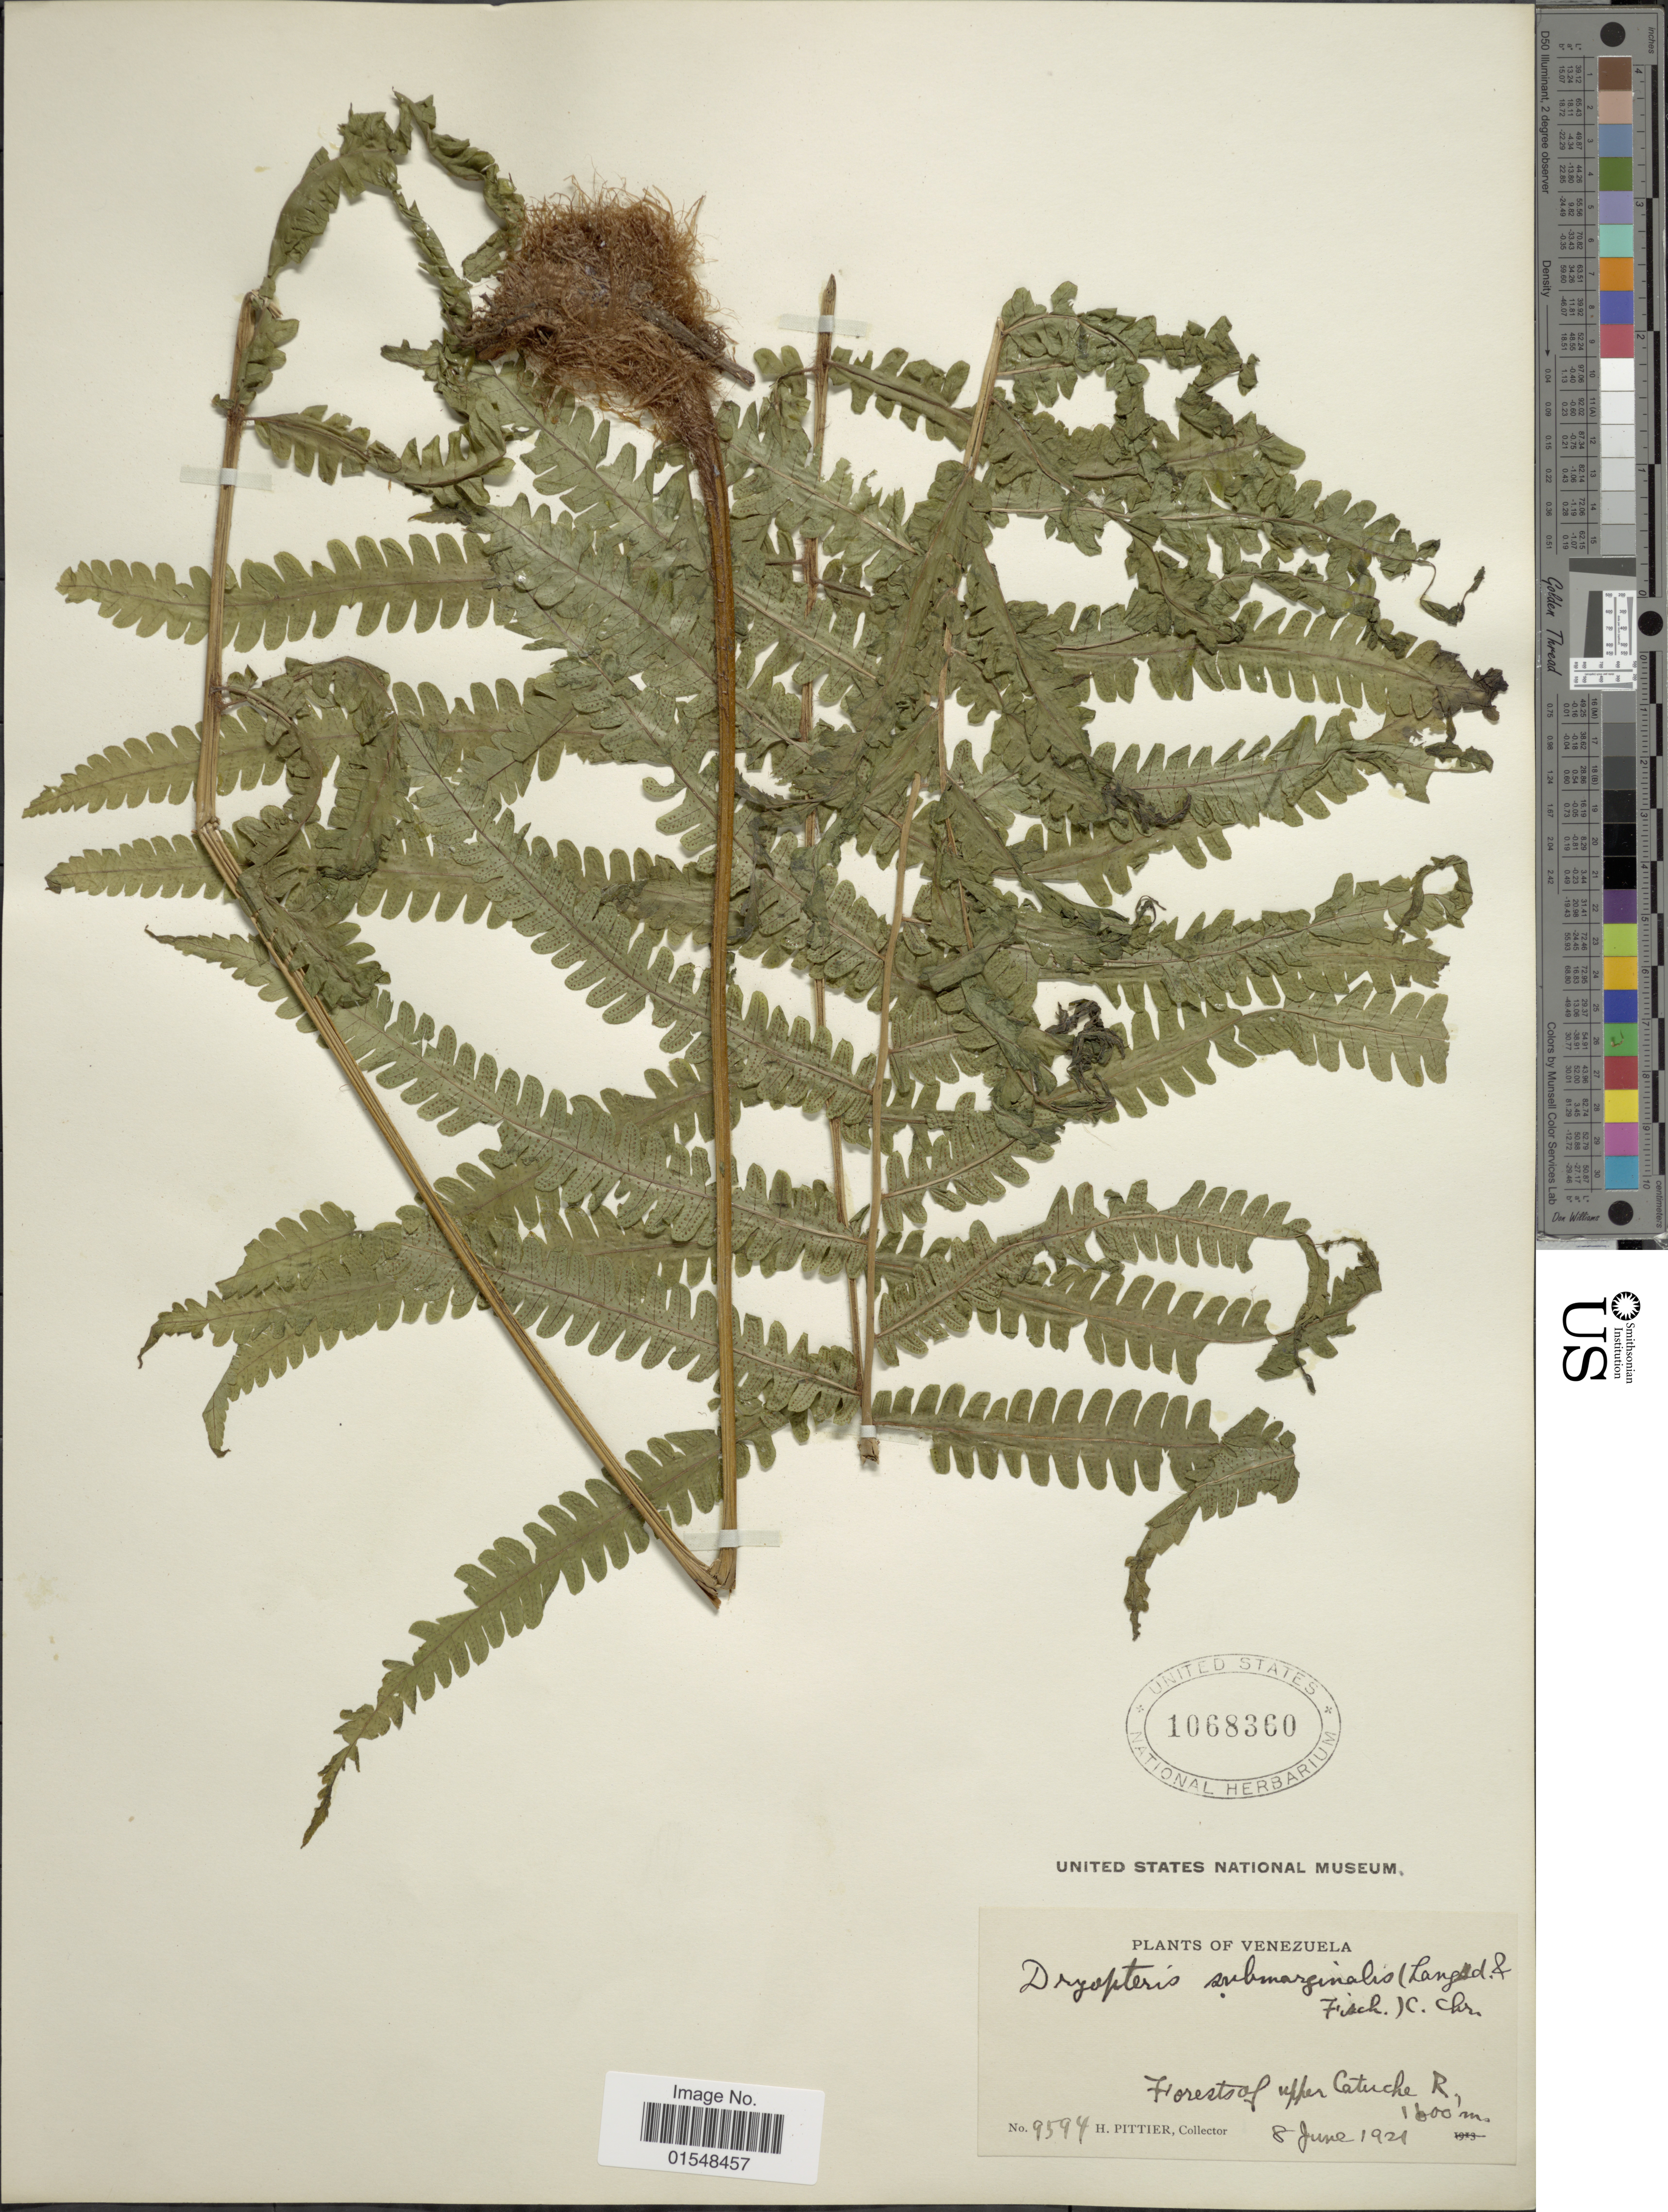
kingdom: Plantae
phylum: Tracheophyta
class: Polypodiopsida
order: Polypodiales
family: Dryopteridaceae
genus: Ctenitis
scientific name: Ctenitis submarginalis f. caripensis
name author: (Humb. & Bonpl. ex Willd.) Lellinger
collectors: H. F. Pittier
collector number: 9594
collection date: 1921-06-08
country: Venezuela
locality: Forests of upper Catuche R,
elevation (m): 1300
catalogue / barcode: US 1068360